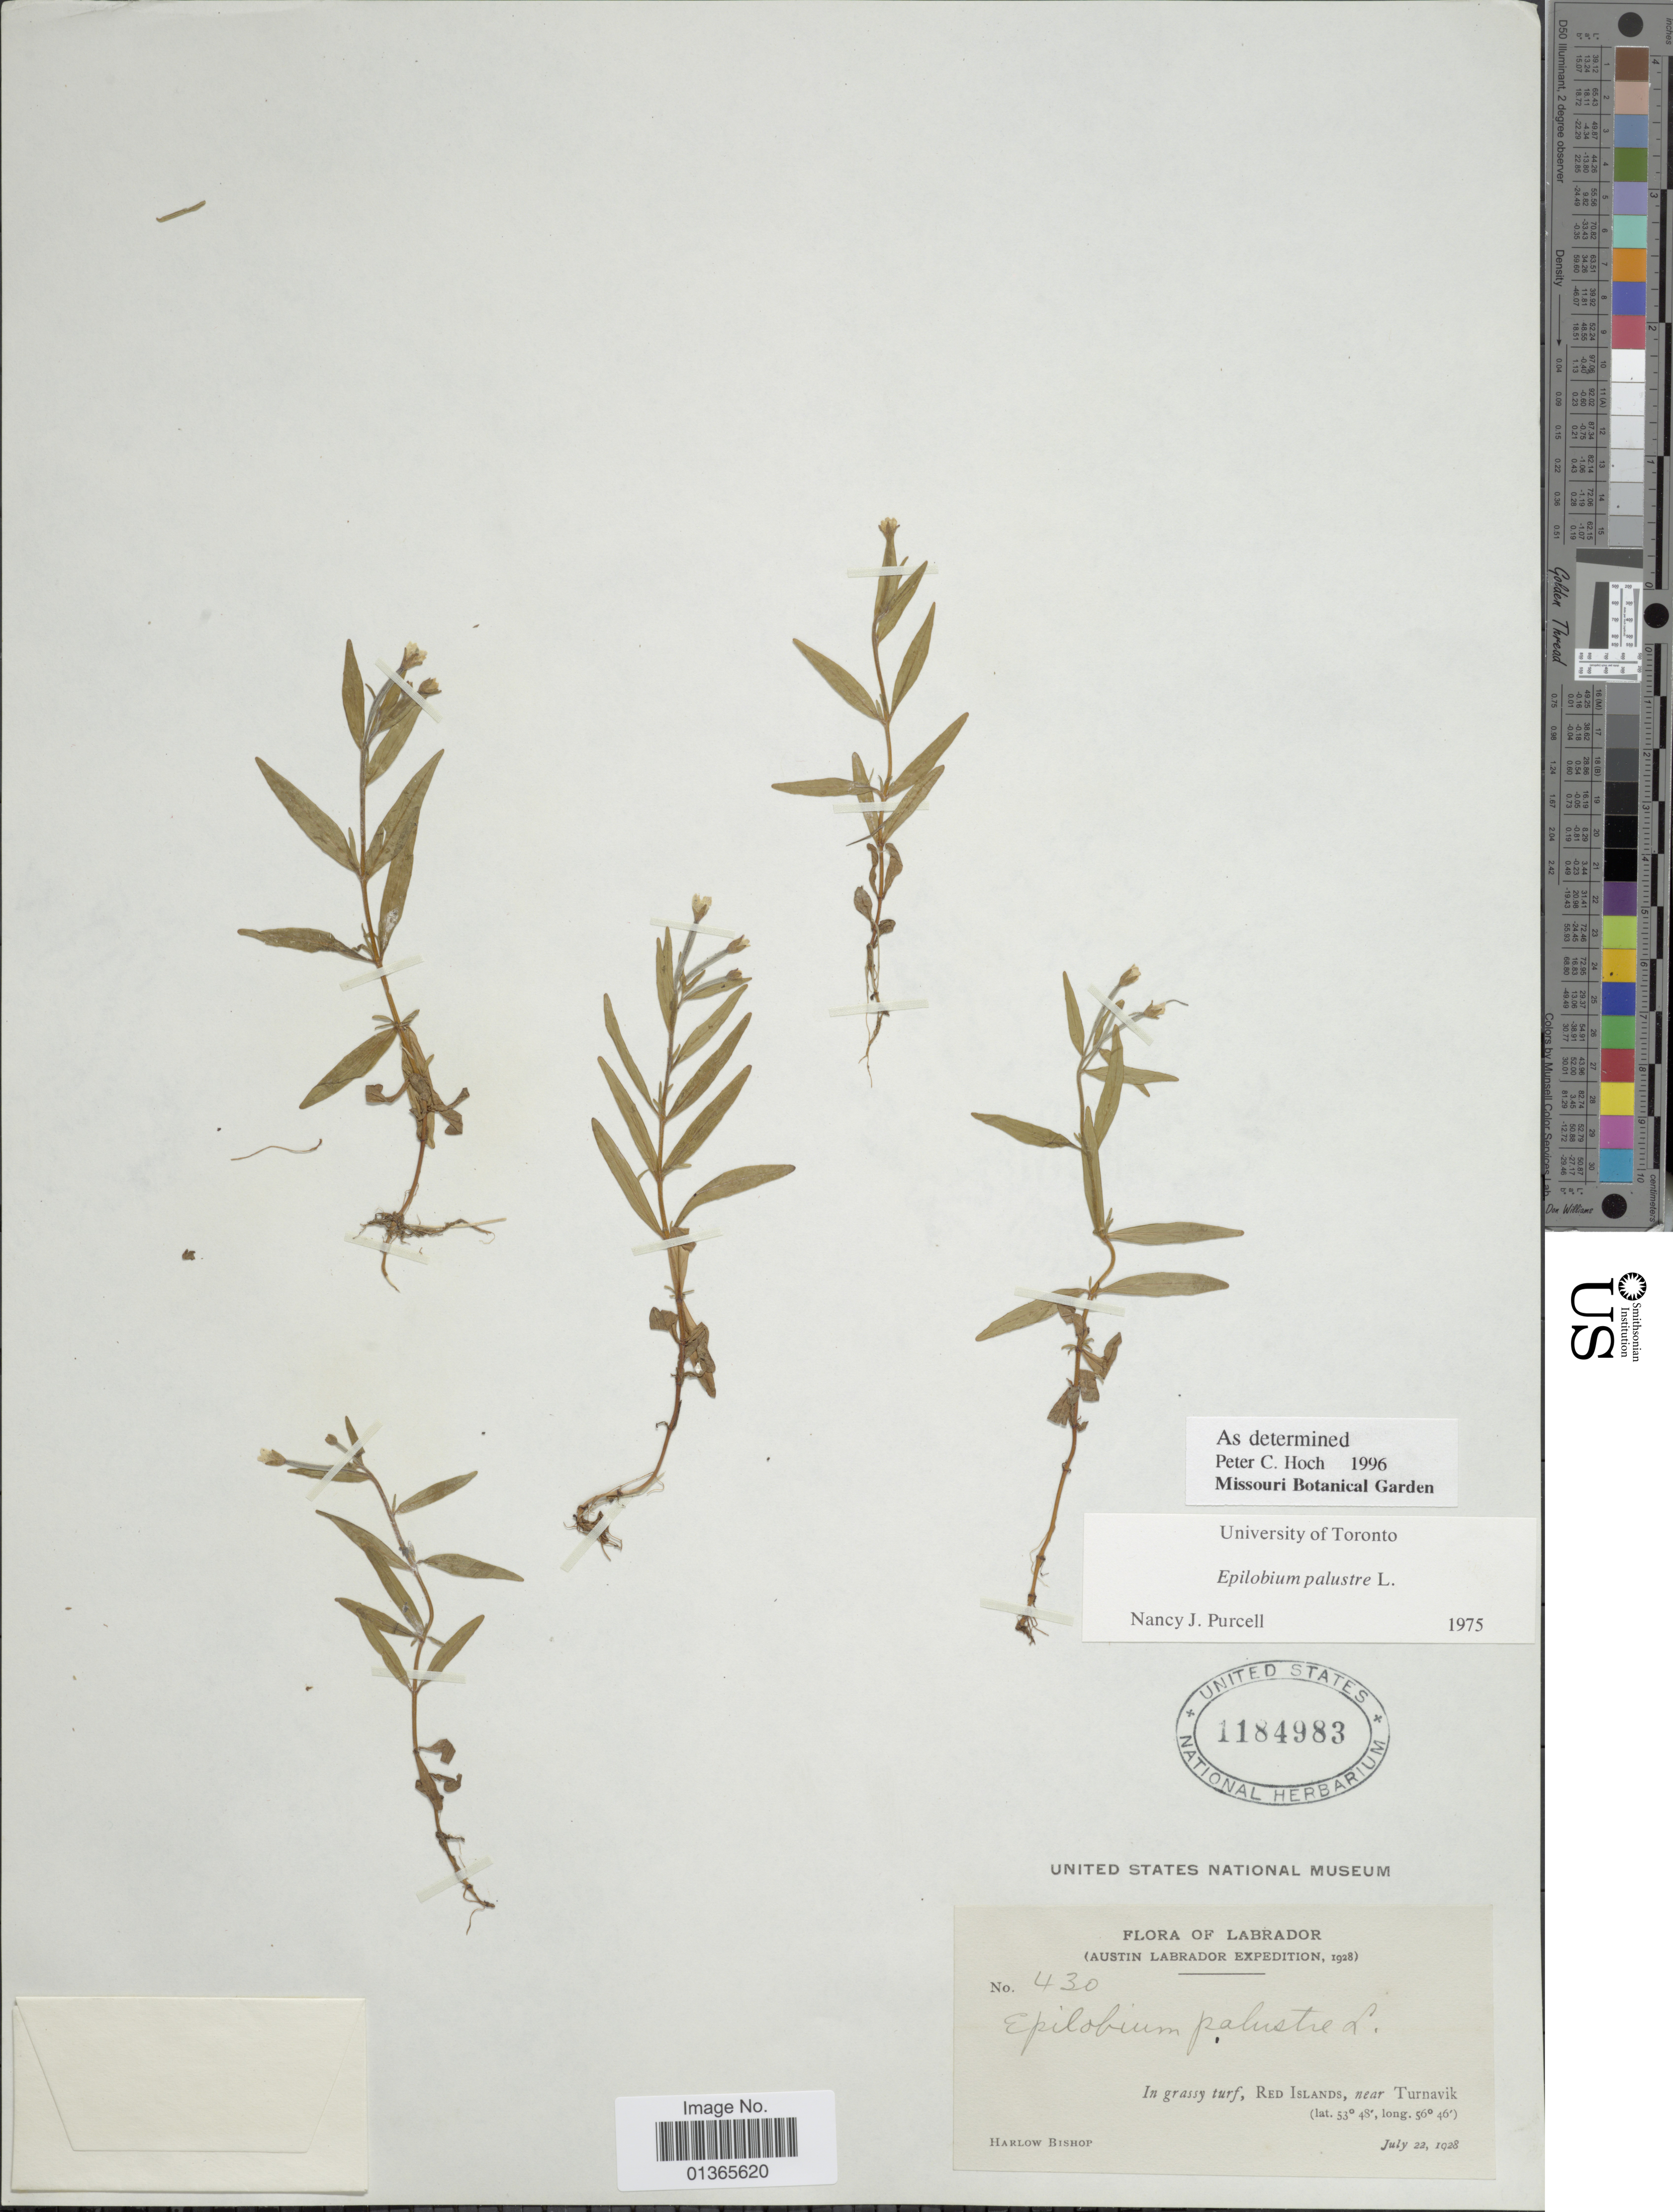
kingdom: Plantae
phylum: Tracheophyta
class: Magnoliopsida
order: Myrtales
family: Onagraceae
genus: Epilobium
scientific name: Epilobium palustre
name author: L.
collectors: H. Bishop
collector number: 430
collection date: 1928-07-22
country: Canada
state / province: Newfoundland and Labrador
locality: Labrador. In grassy turf, Red Islands, near Turnavik.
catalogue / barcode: US 1184983